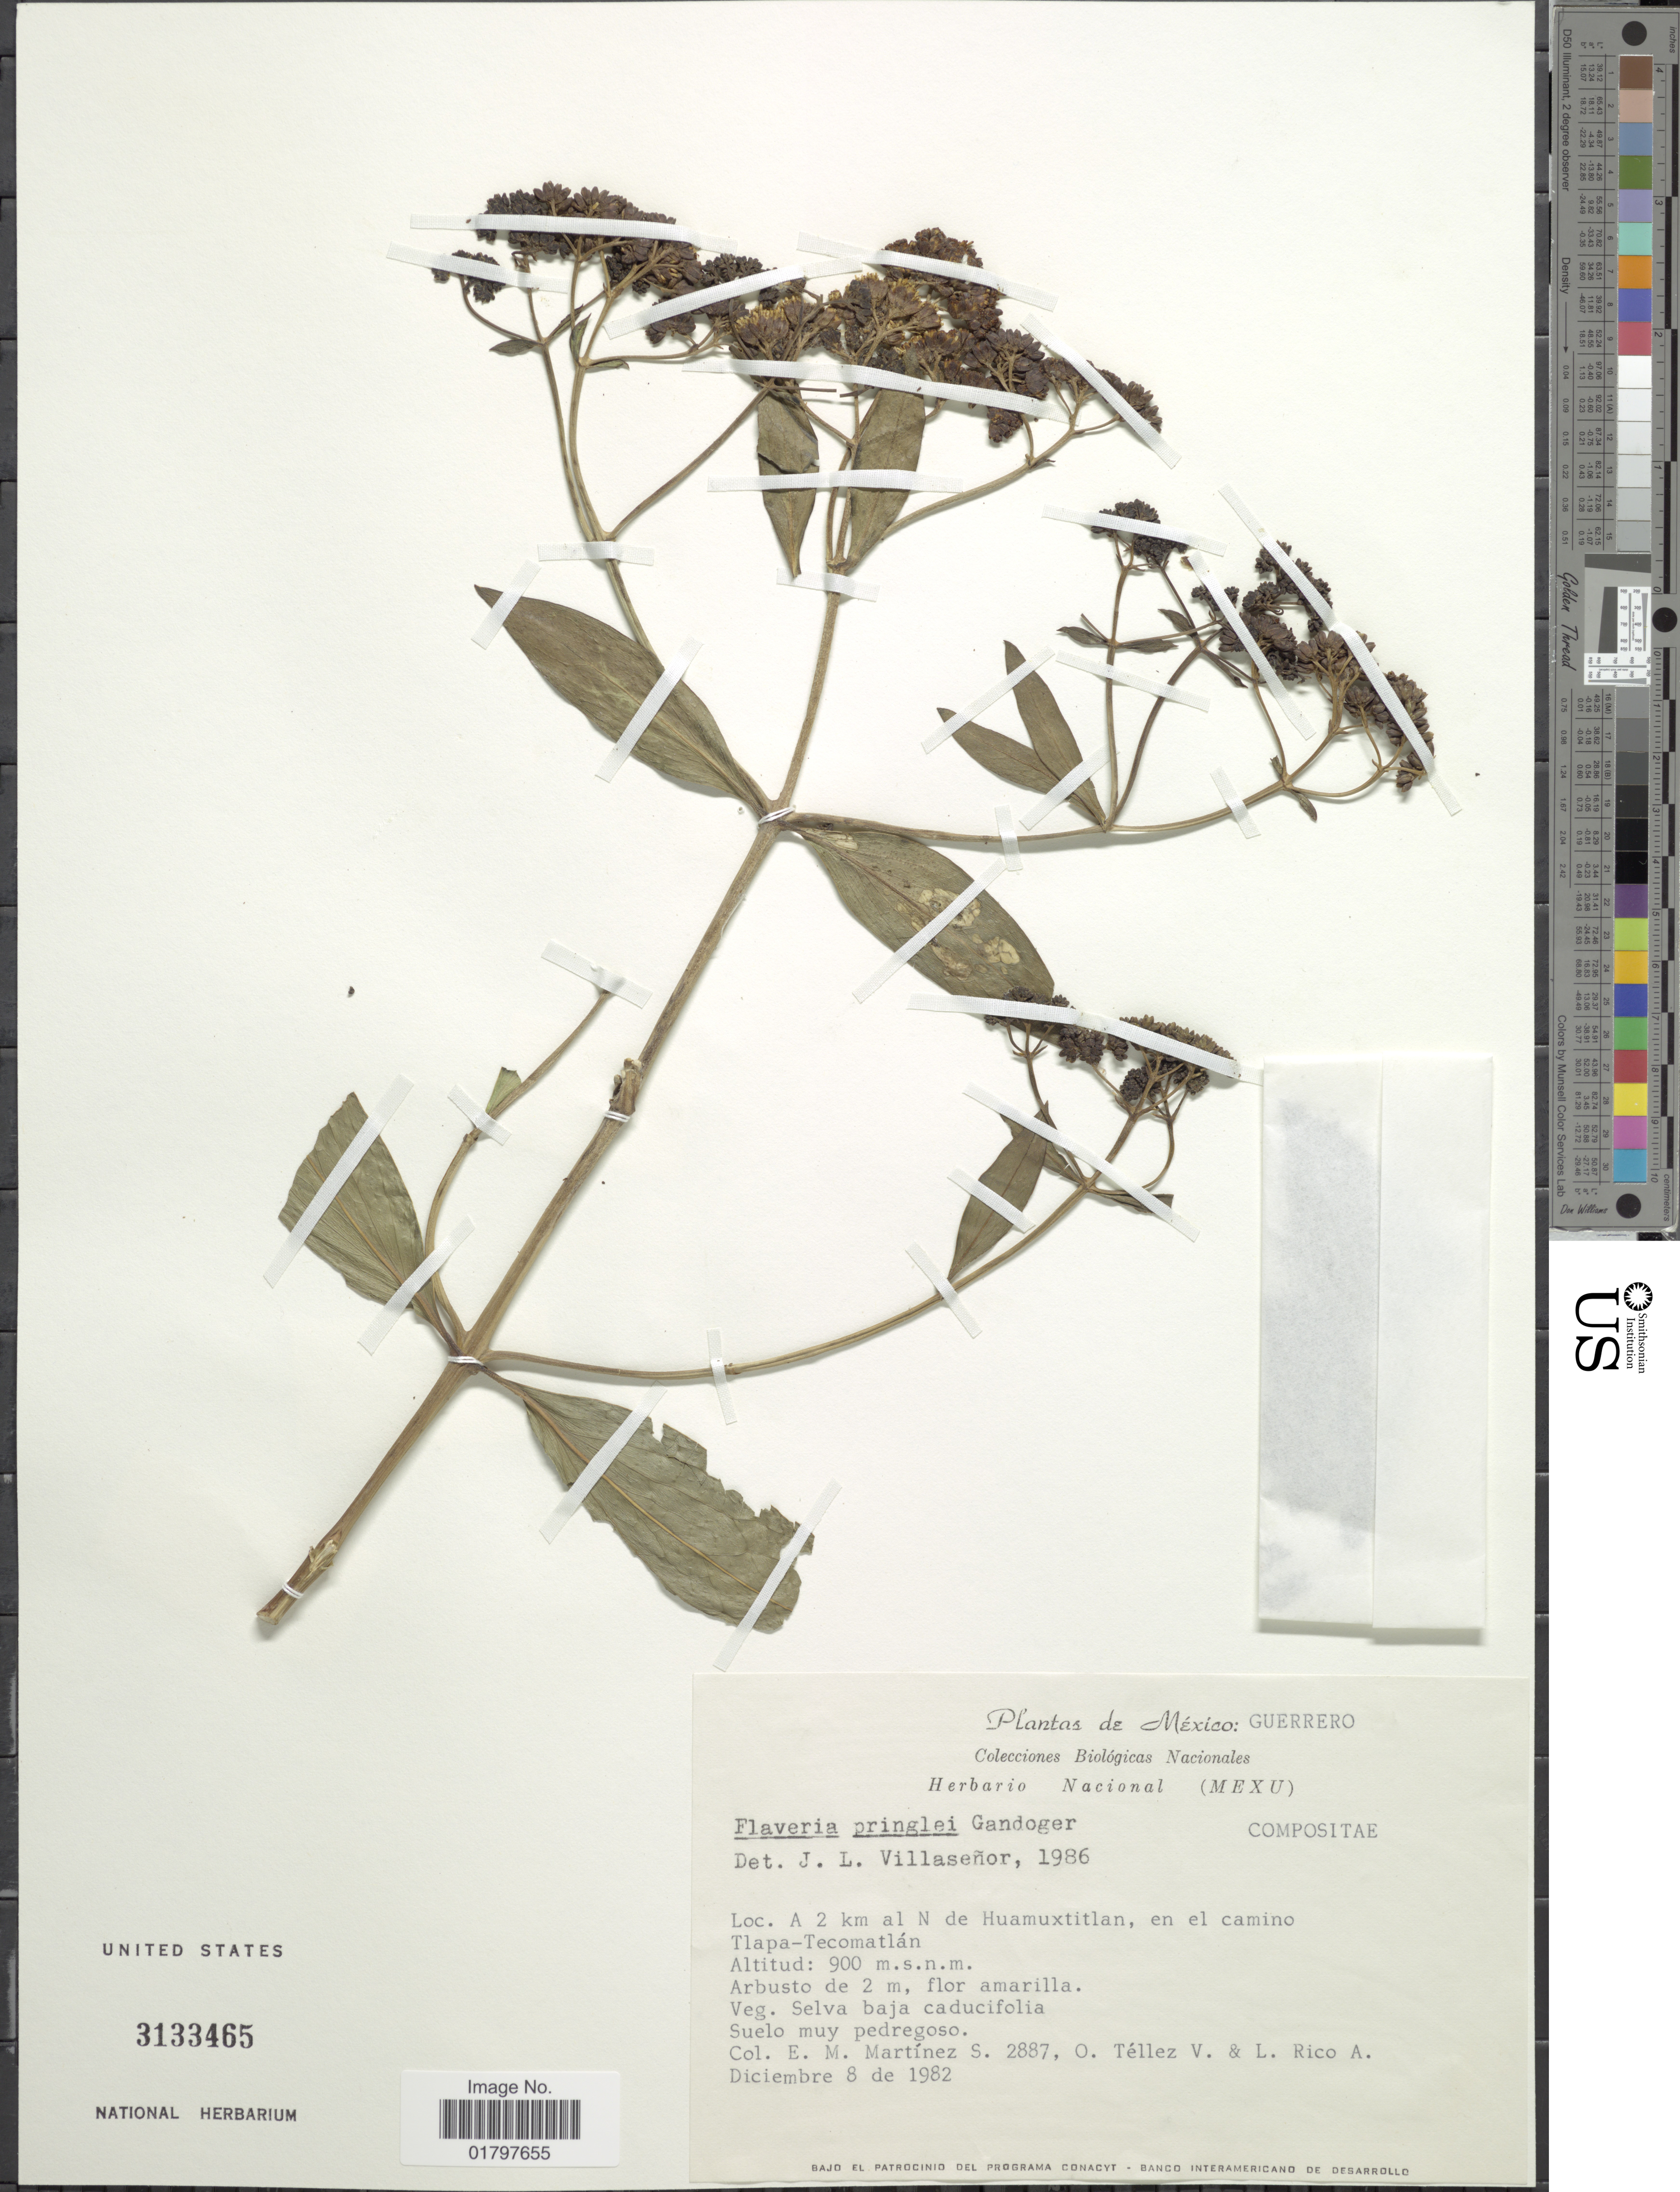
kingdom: Plantae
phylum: Tracheophyta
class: Magnoliopsida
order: Asterales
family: Asteraceae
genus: Flaveria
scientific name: Flaveria pringlei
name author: Gand.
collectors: E. Martínez Soto, O. Téllez V. & M. Rico Arce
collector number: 2887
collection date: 1982-12-08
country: Mexico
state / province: Guerrero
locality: A 2 km al N de Huamuxtitlan, en el camino Tlapa-Tecomatlán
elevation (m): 900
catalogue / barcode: US 3133465